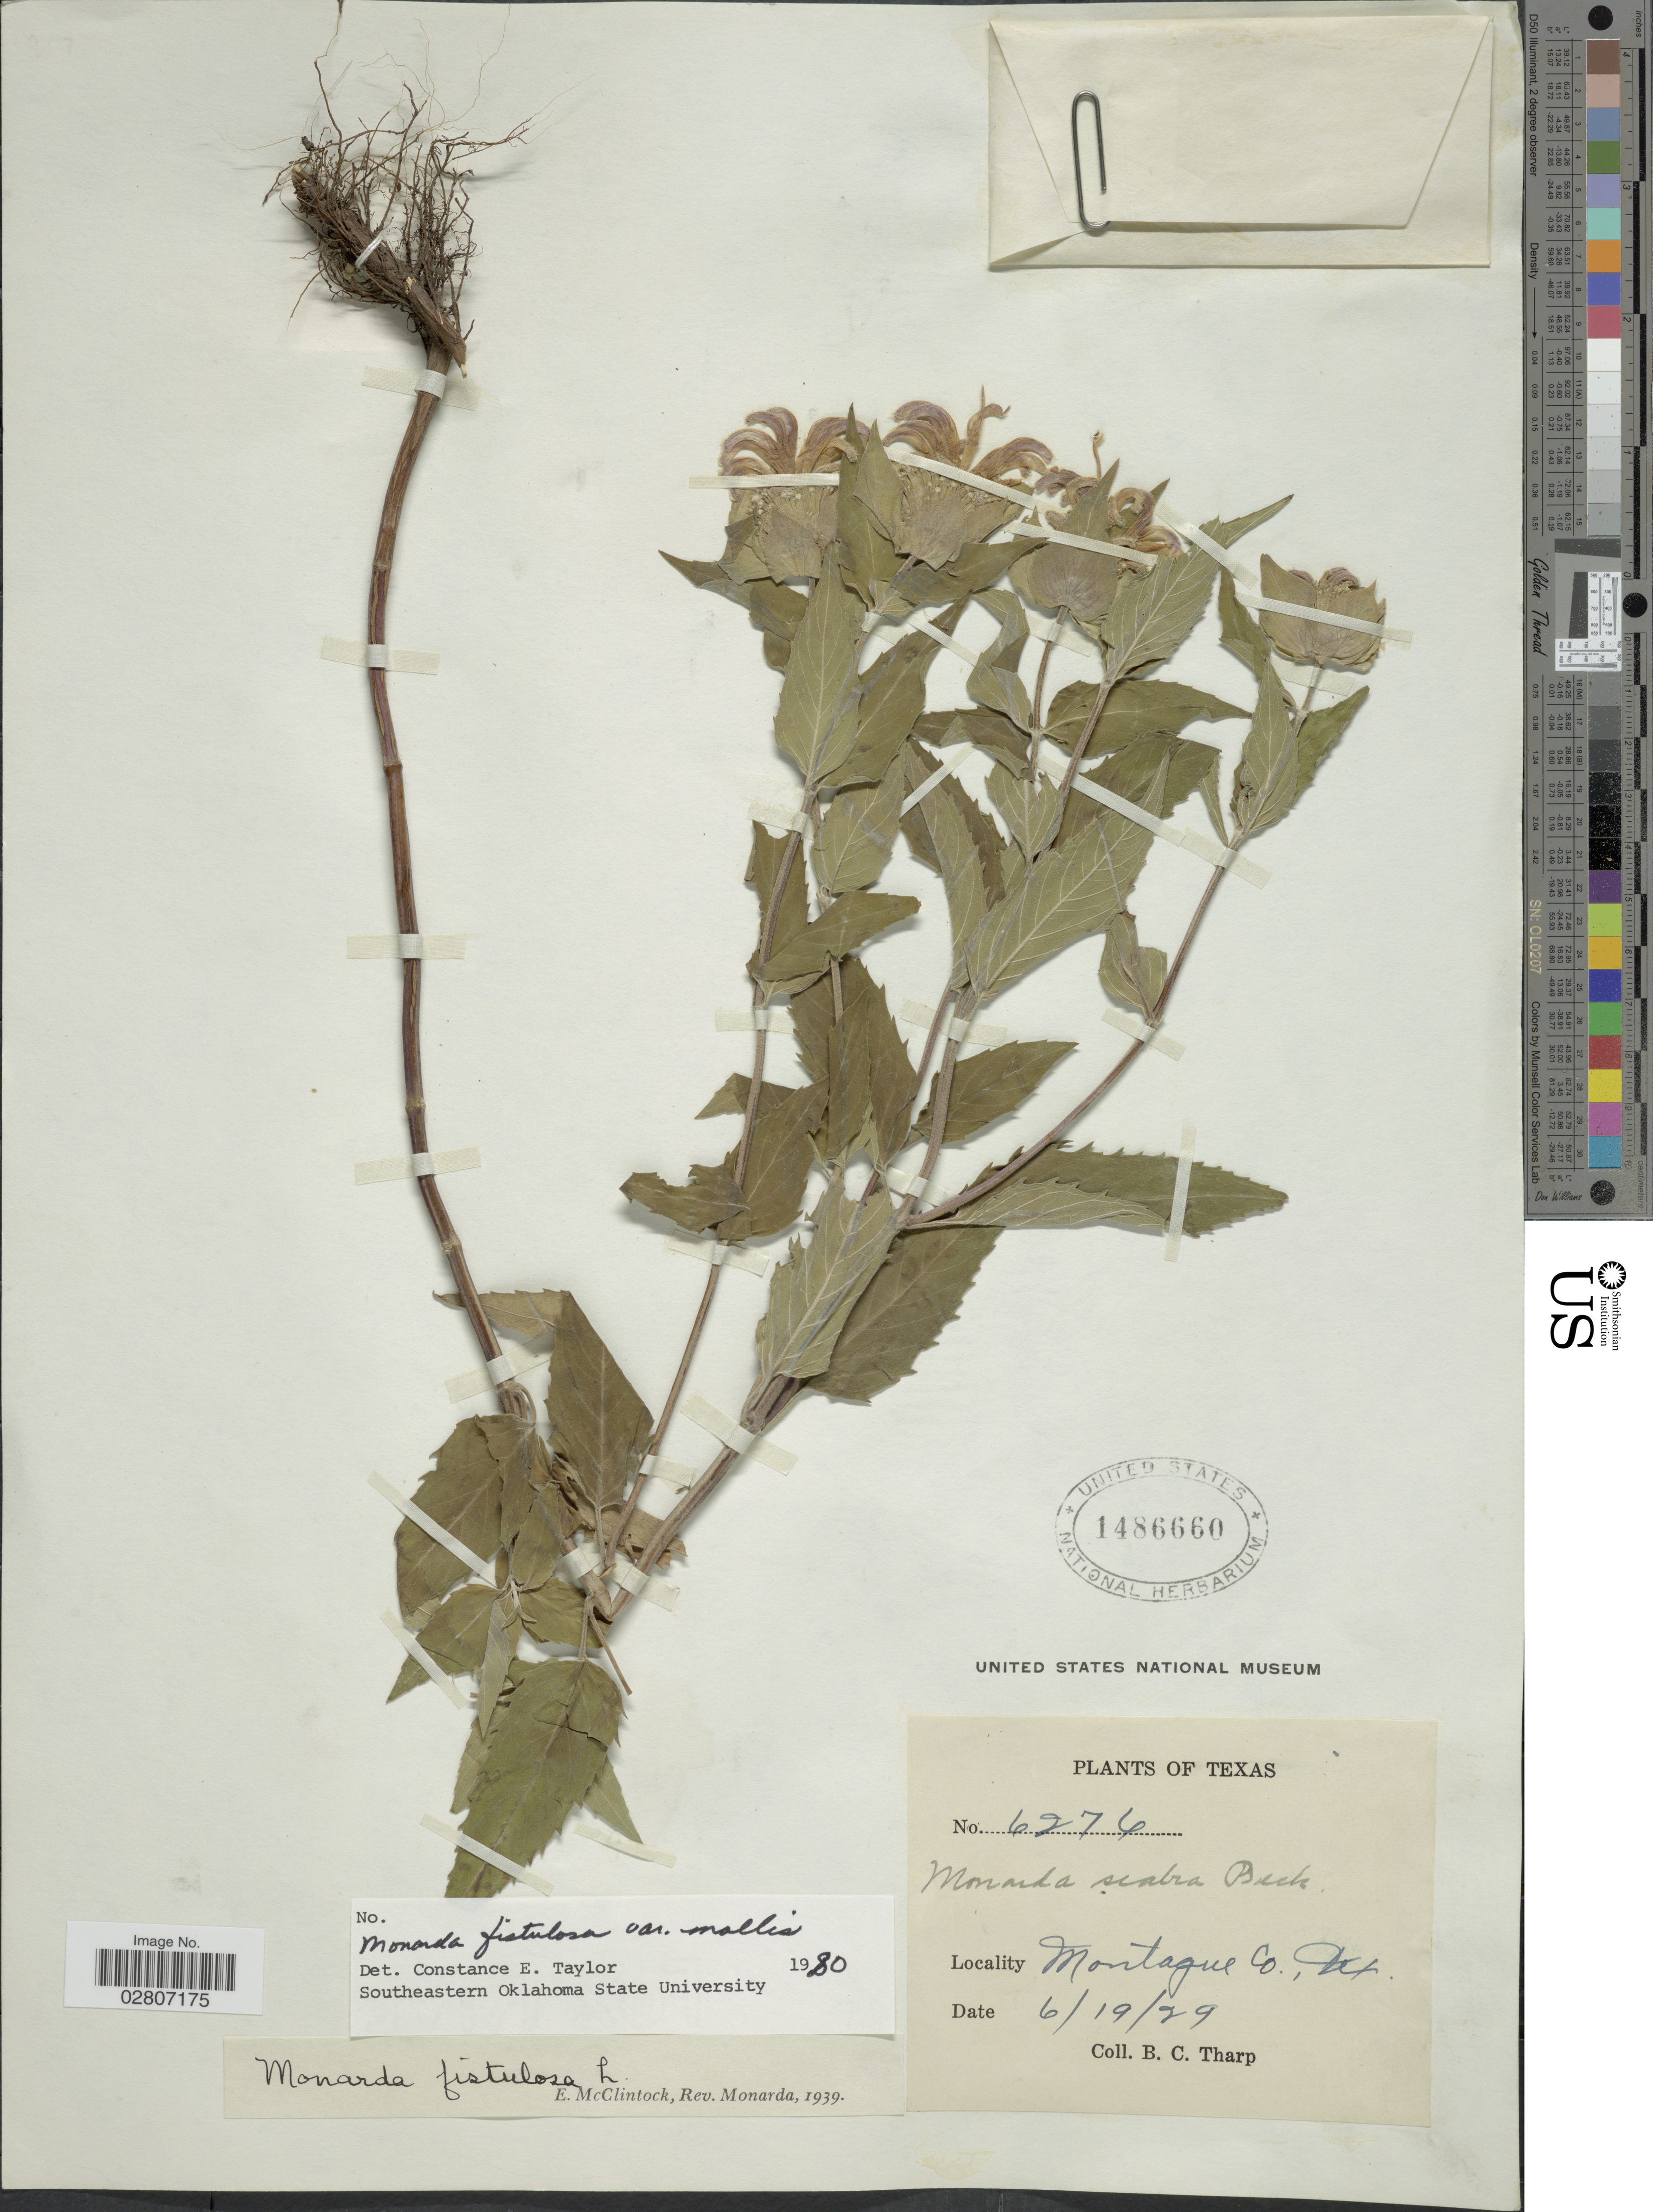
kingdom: Plantae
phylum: Tracheophyta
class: Magnoliopsida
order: Lamiales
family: Lamiaceae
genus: Monarda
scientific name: Monarda fistulosa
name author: L.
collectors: B. C. Tharp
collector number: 6276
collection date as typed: Transcribed d/m/y: 19/6/29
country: United States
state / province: Texas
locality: Montague Co.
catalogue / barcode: US 1486660